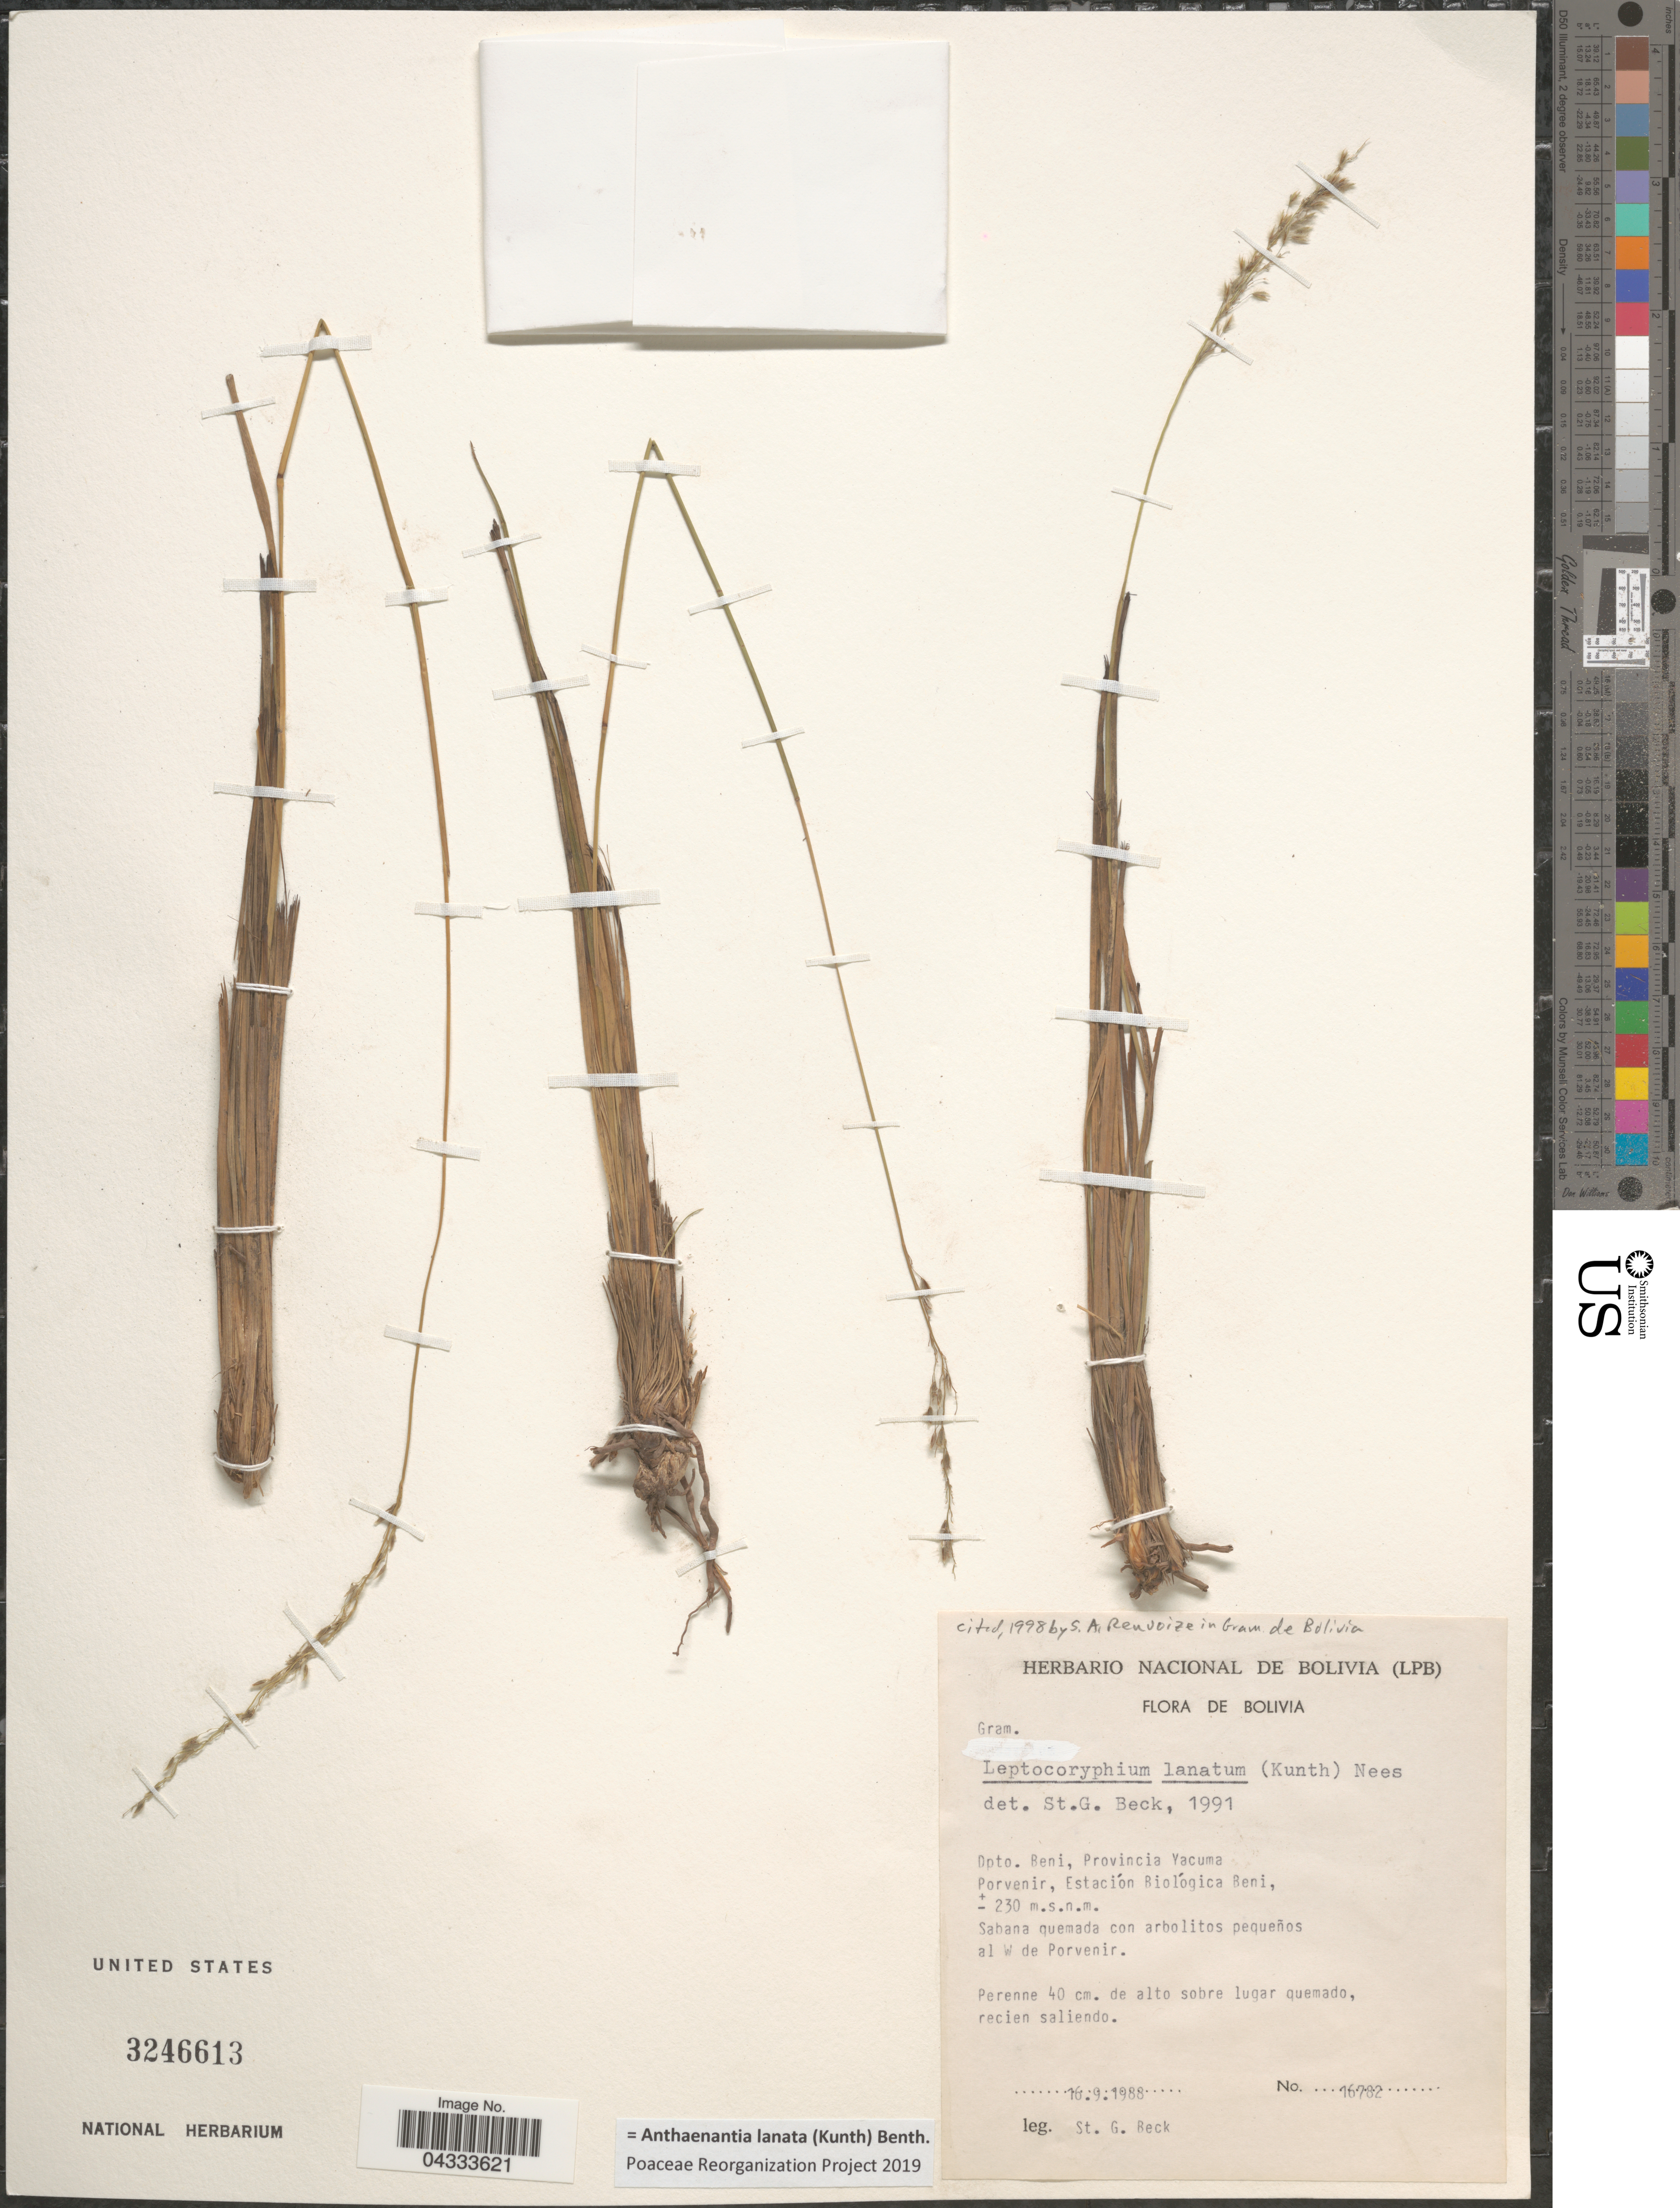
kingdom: Plantae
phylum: Tracheophyta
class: Liliopsida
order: Poales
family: Poaceae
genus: Anthaenantia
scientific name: Anthaenantia lanata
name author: (Kunth) Benth.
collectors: S. G. Beck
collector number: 16782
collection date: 1988-09-16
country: Bolivia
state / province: Beni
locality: Dpto. Beni, Provincia Yacuma. Porvenir, Estación Biológica Beni. Al W de Porvenir.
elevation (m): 230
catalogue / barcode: US 3246613